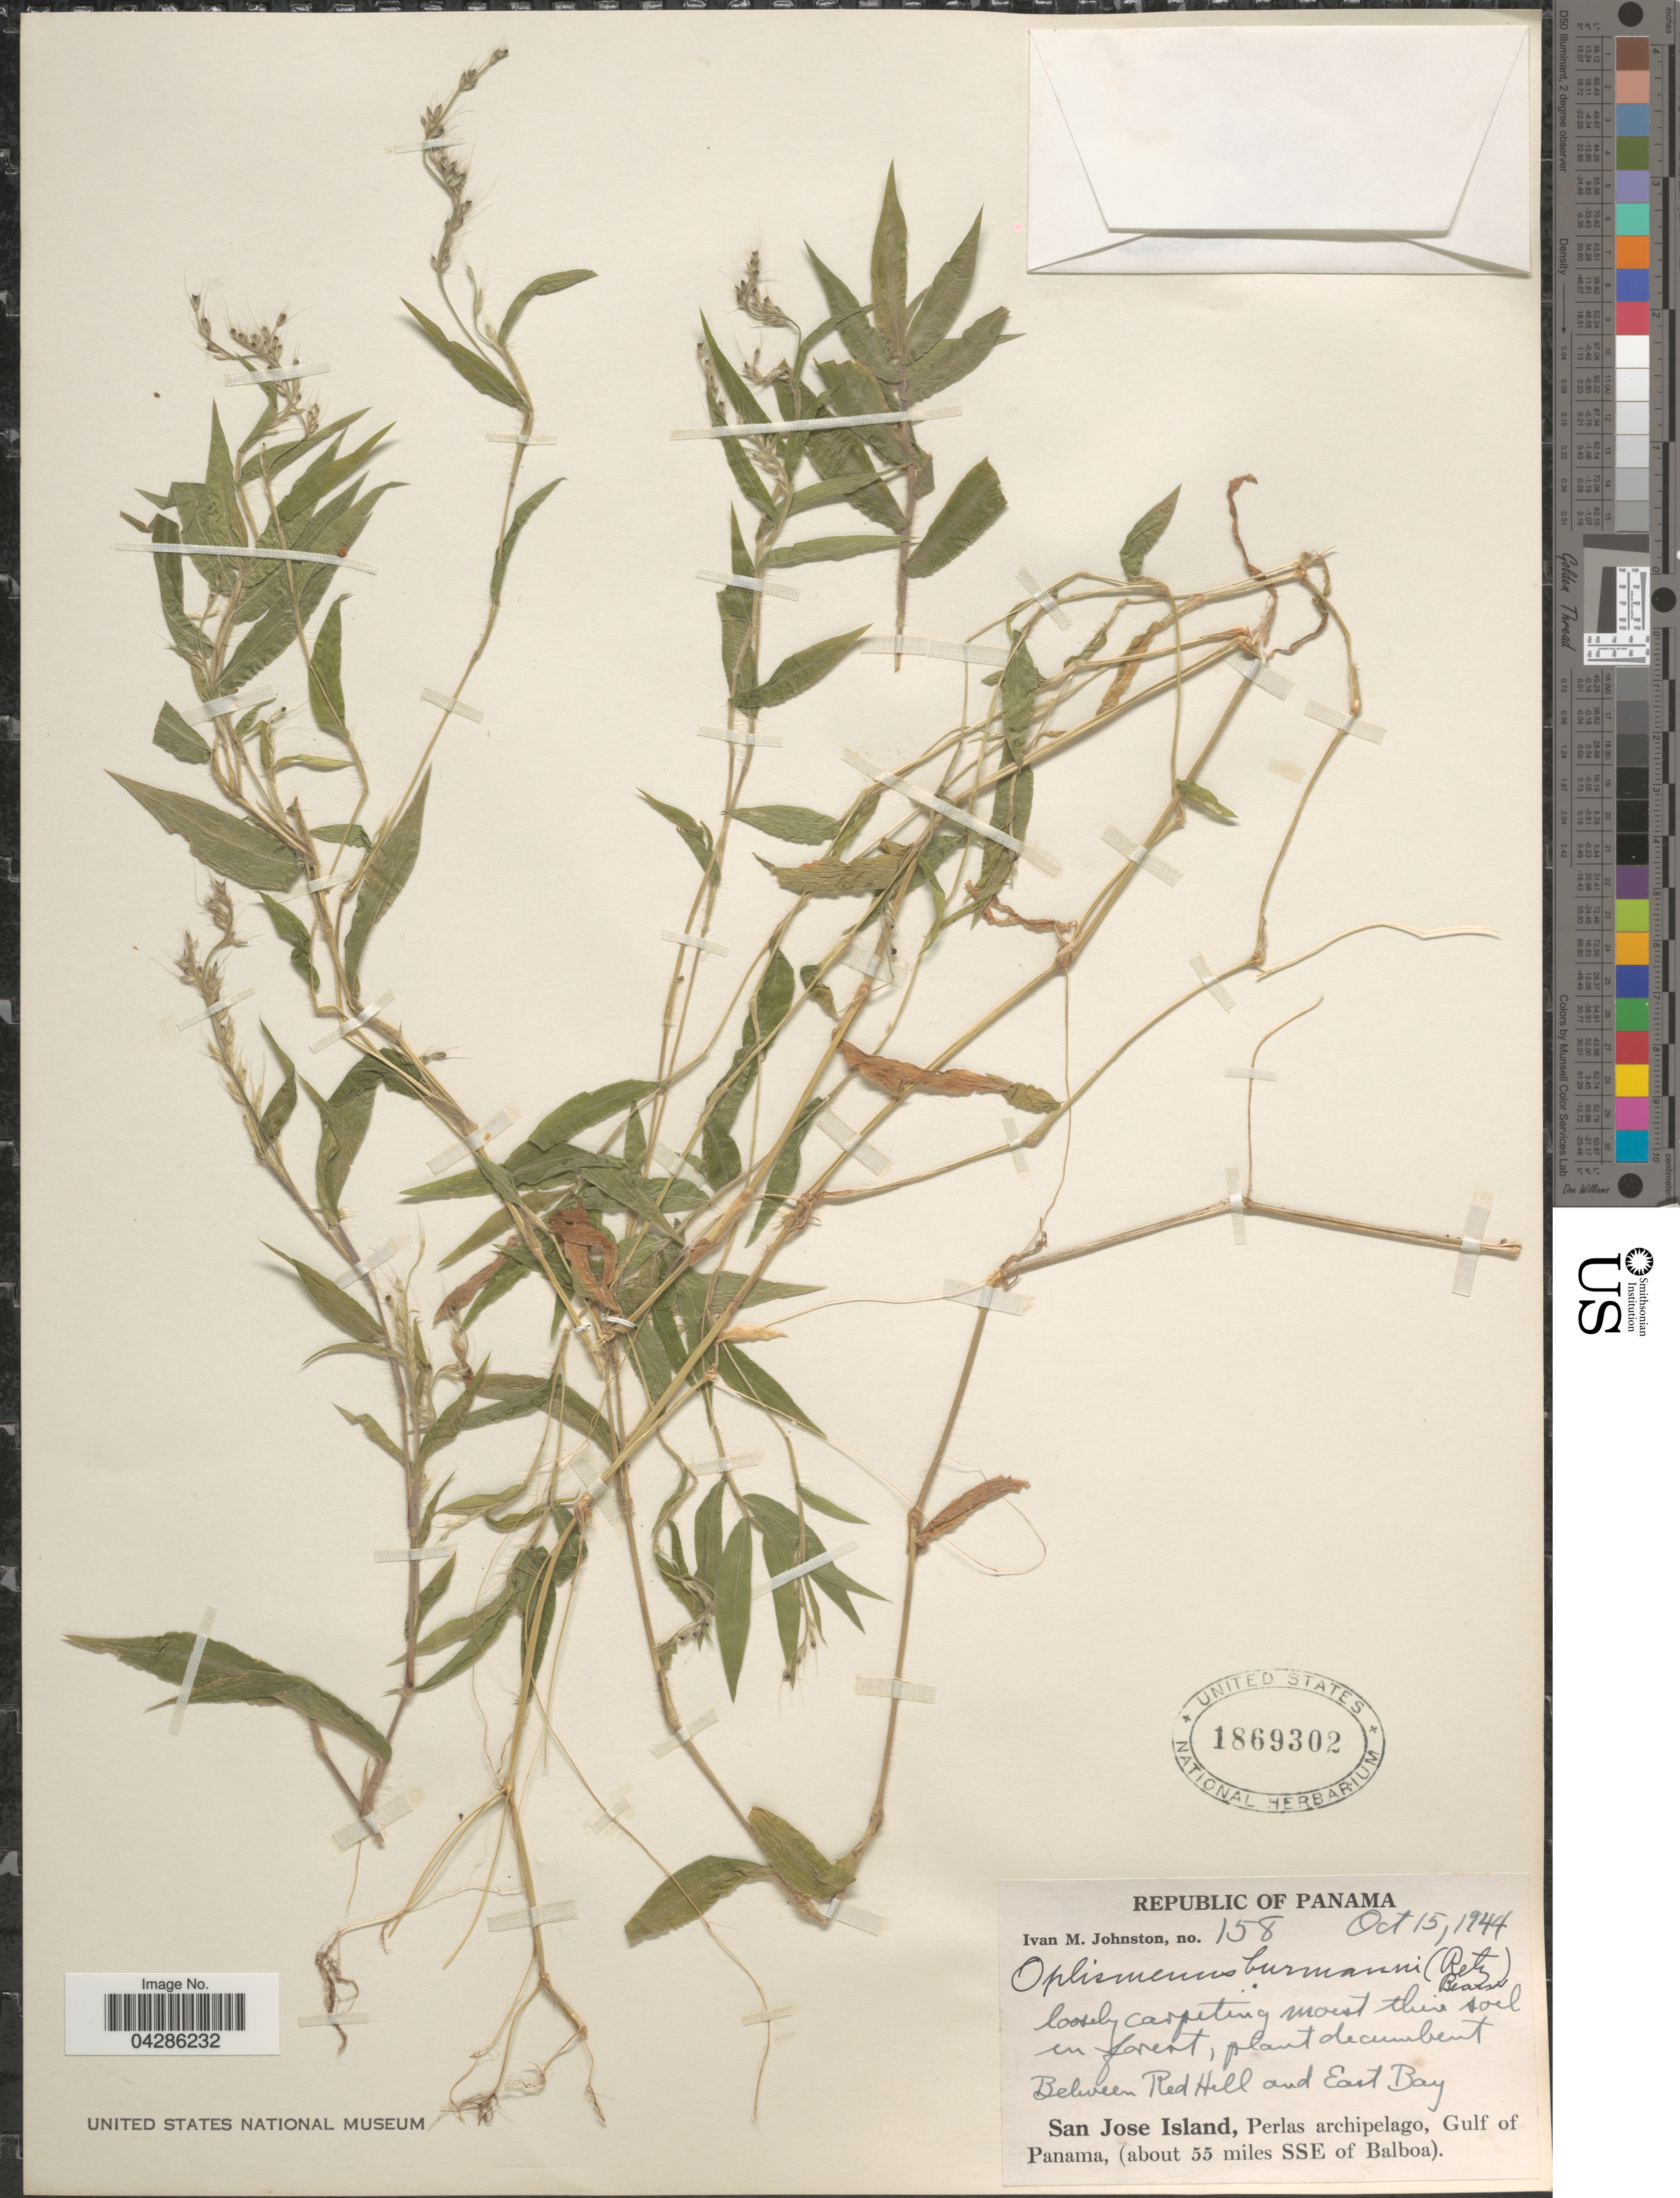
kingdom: Plantae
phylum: Tracheophyta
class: Liliopsida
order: Poales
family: Poaceae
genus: Oplismenus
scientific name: Oplismenus burmannii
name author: (Retz.) P. Beauv.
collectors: I.M. Johnston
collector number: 158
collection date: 1944-10-15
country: Panama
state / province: Panamá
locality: Republic of Panama. Between Red Hill and East Bay. San Jose Island, Perlas archipelago, Gulf of Panama, (about 55 miles SSE of Balboa).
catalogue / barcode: US 1869302